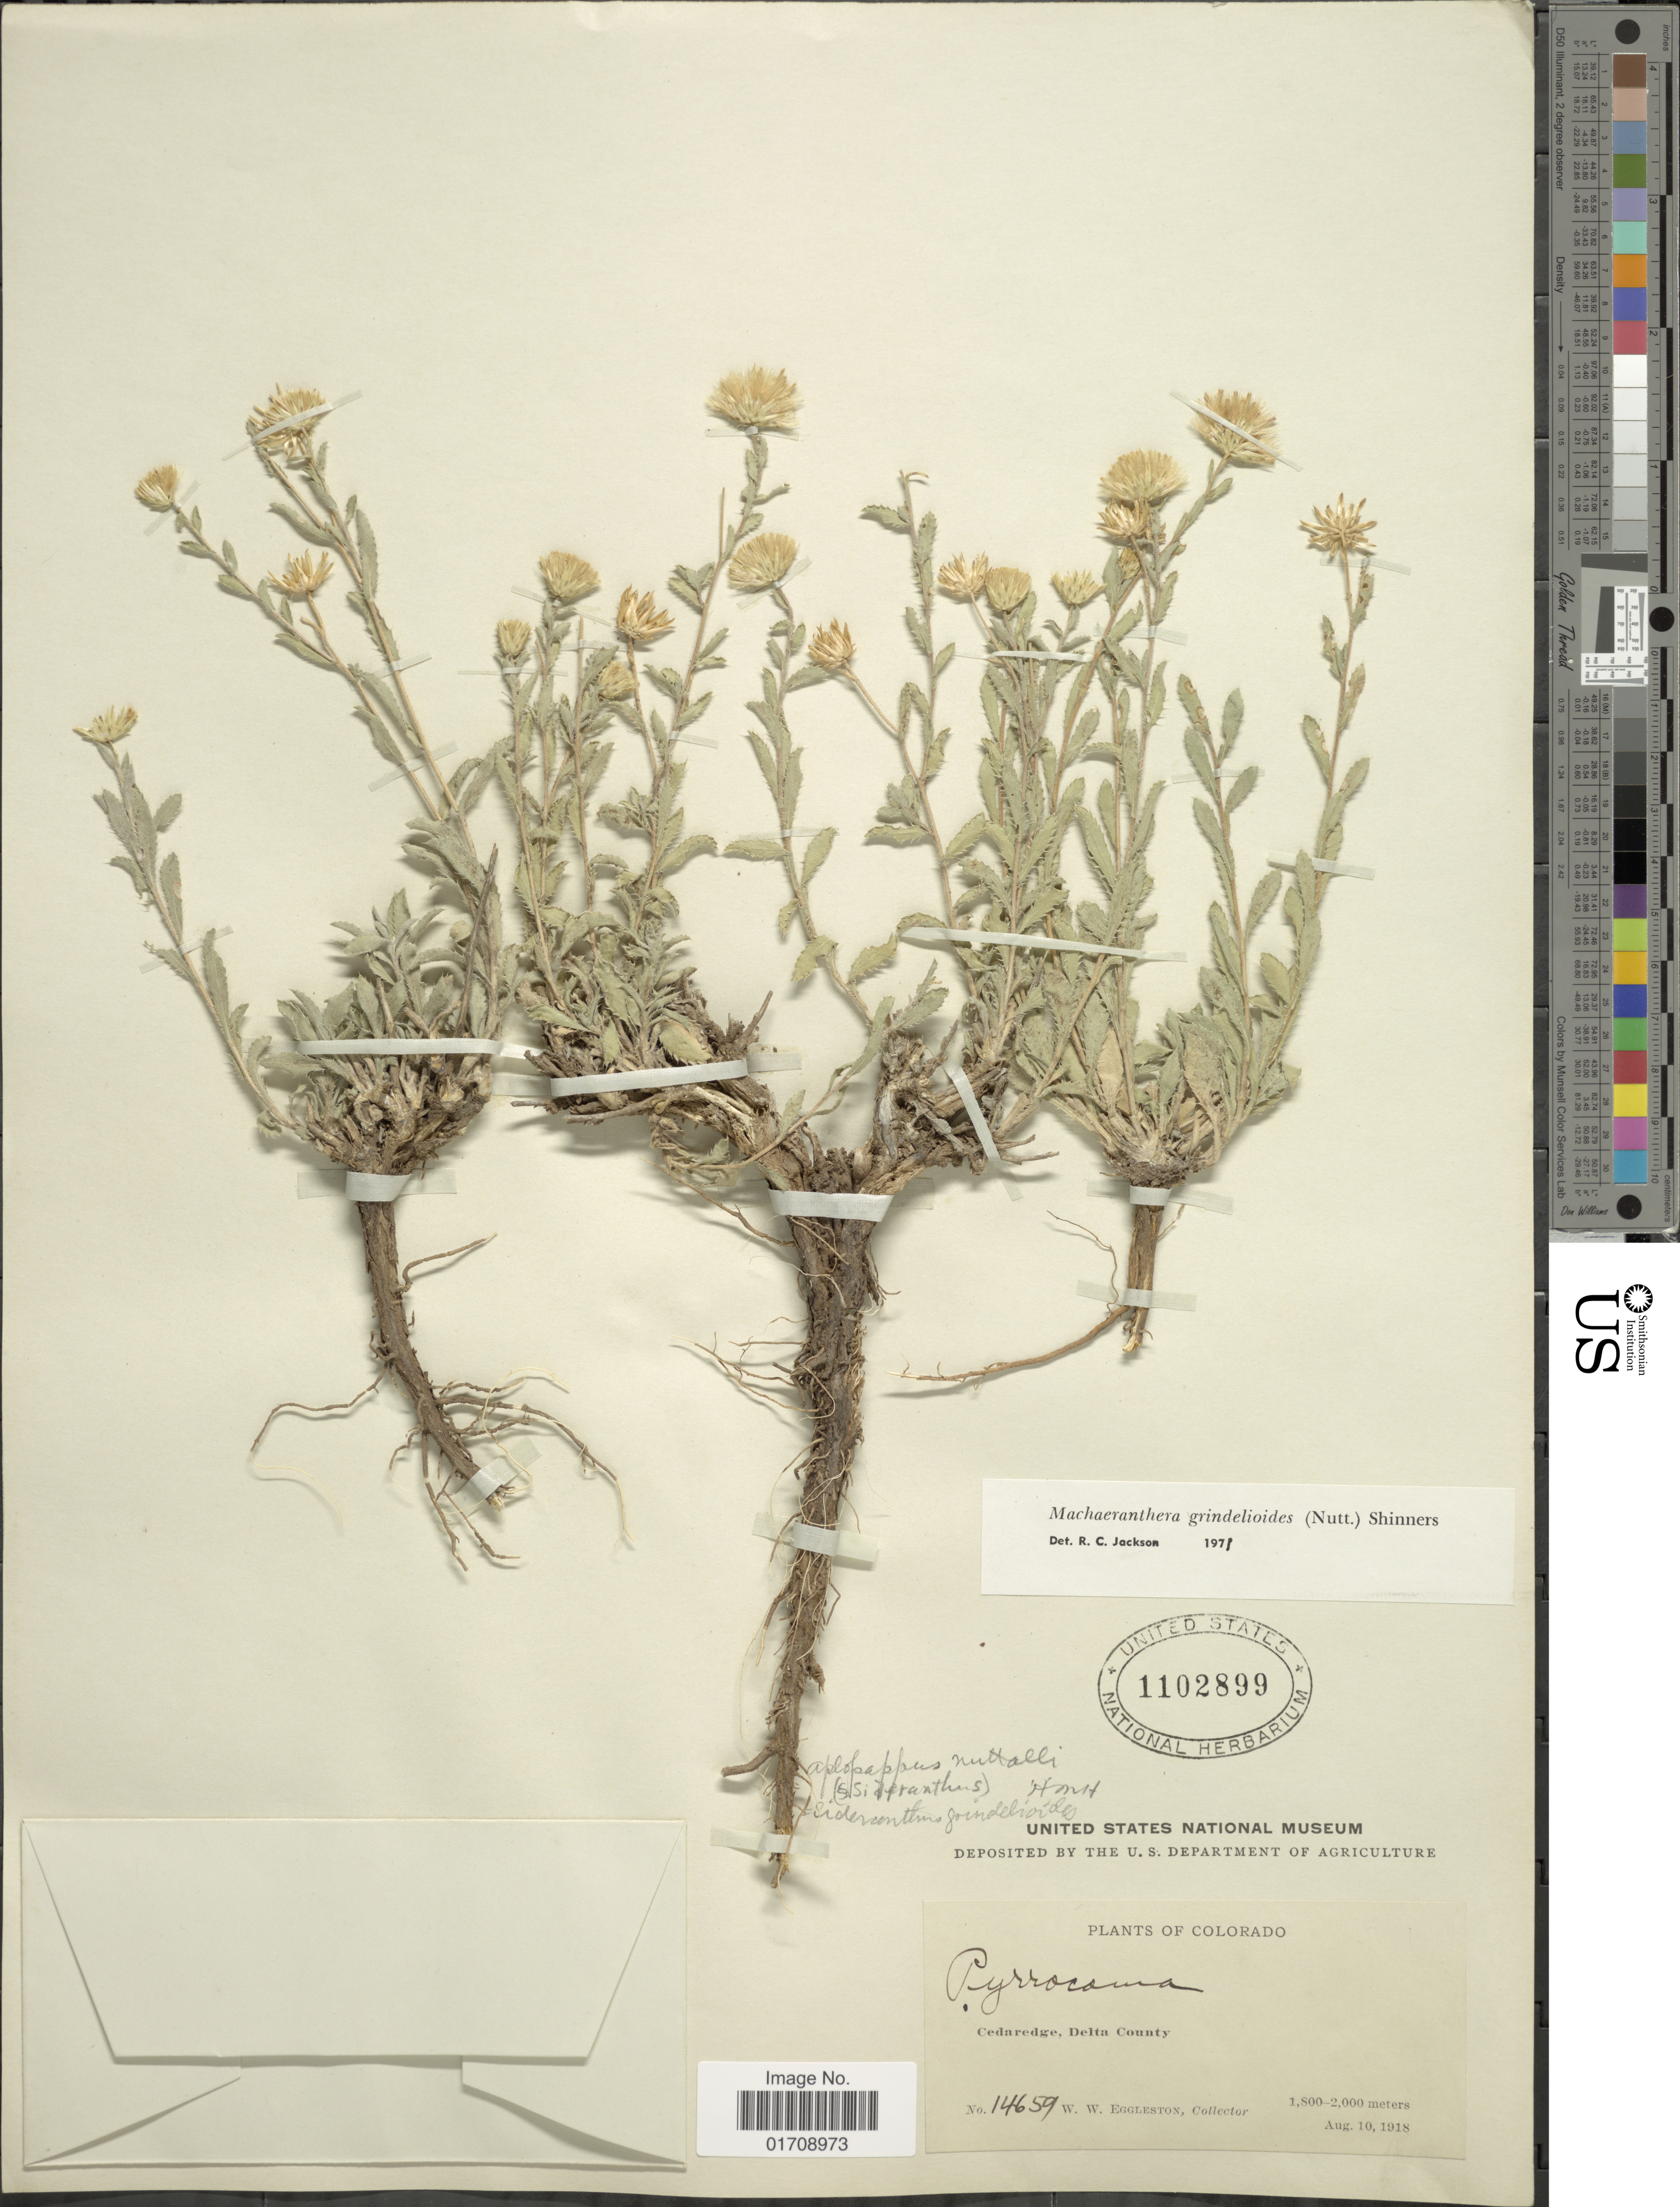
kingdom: Plantae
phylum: Tracheophyta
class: Magnoliopsida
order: Asterales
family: Asteraceae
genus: Machaeranthera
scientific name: Machaeranthera grindelioides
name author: (Nutt.) Shinners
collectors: W. W. Eggleston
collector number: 14659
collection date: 1918-08-10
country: United States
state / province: Colorado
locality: Cedaredge, Delta County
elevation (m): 1800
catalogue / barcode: US 1102899